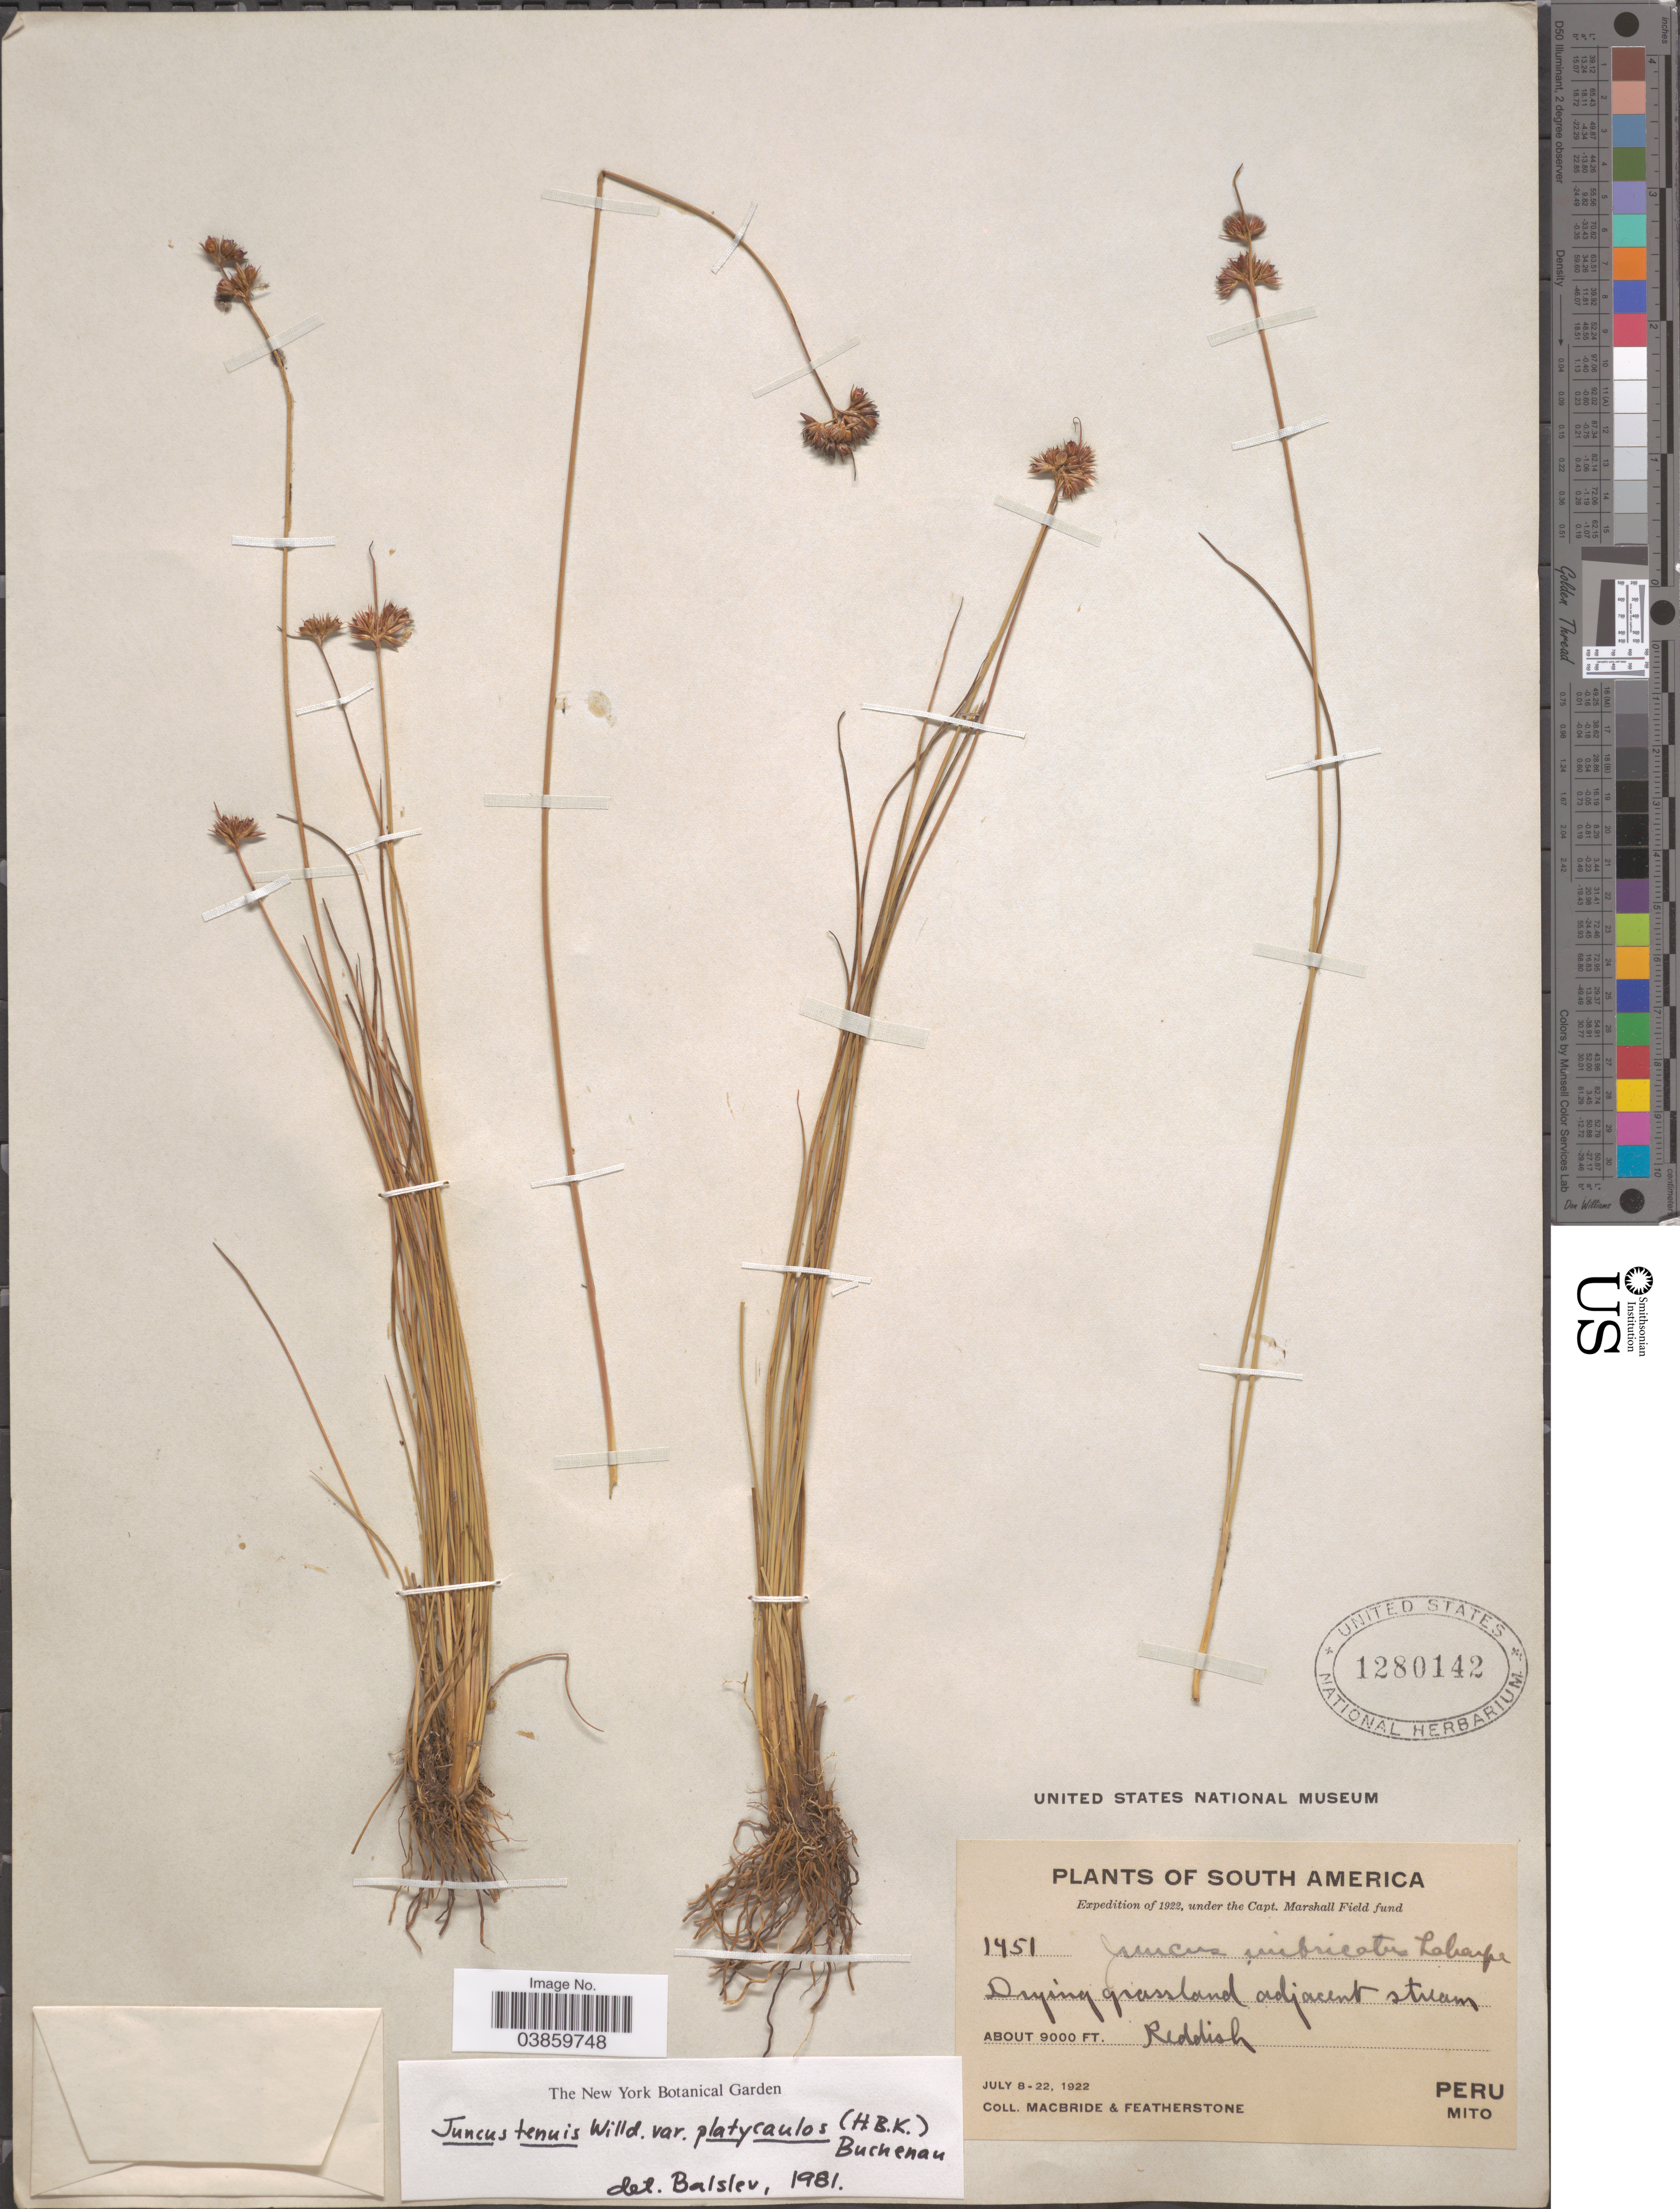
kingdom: Plantae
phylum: Tracheophyta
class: Liliopsida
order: Poales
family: Juncaceae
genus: Juncus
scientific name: Juncus tenuis var. platycaulos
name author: Buchenau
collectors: Macbride, -- & -. Featherstone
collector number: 1451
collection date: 1922-07-08/1922-07-22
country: Peru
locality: Mito.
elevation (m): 2743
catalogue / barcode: US 1280142